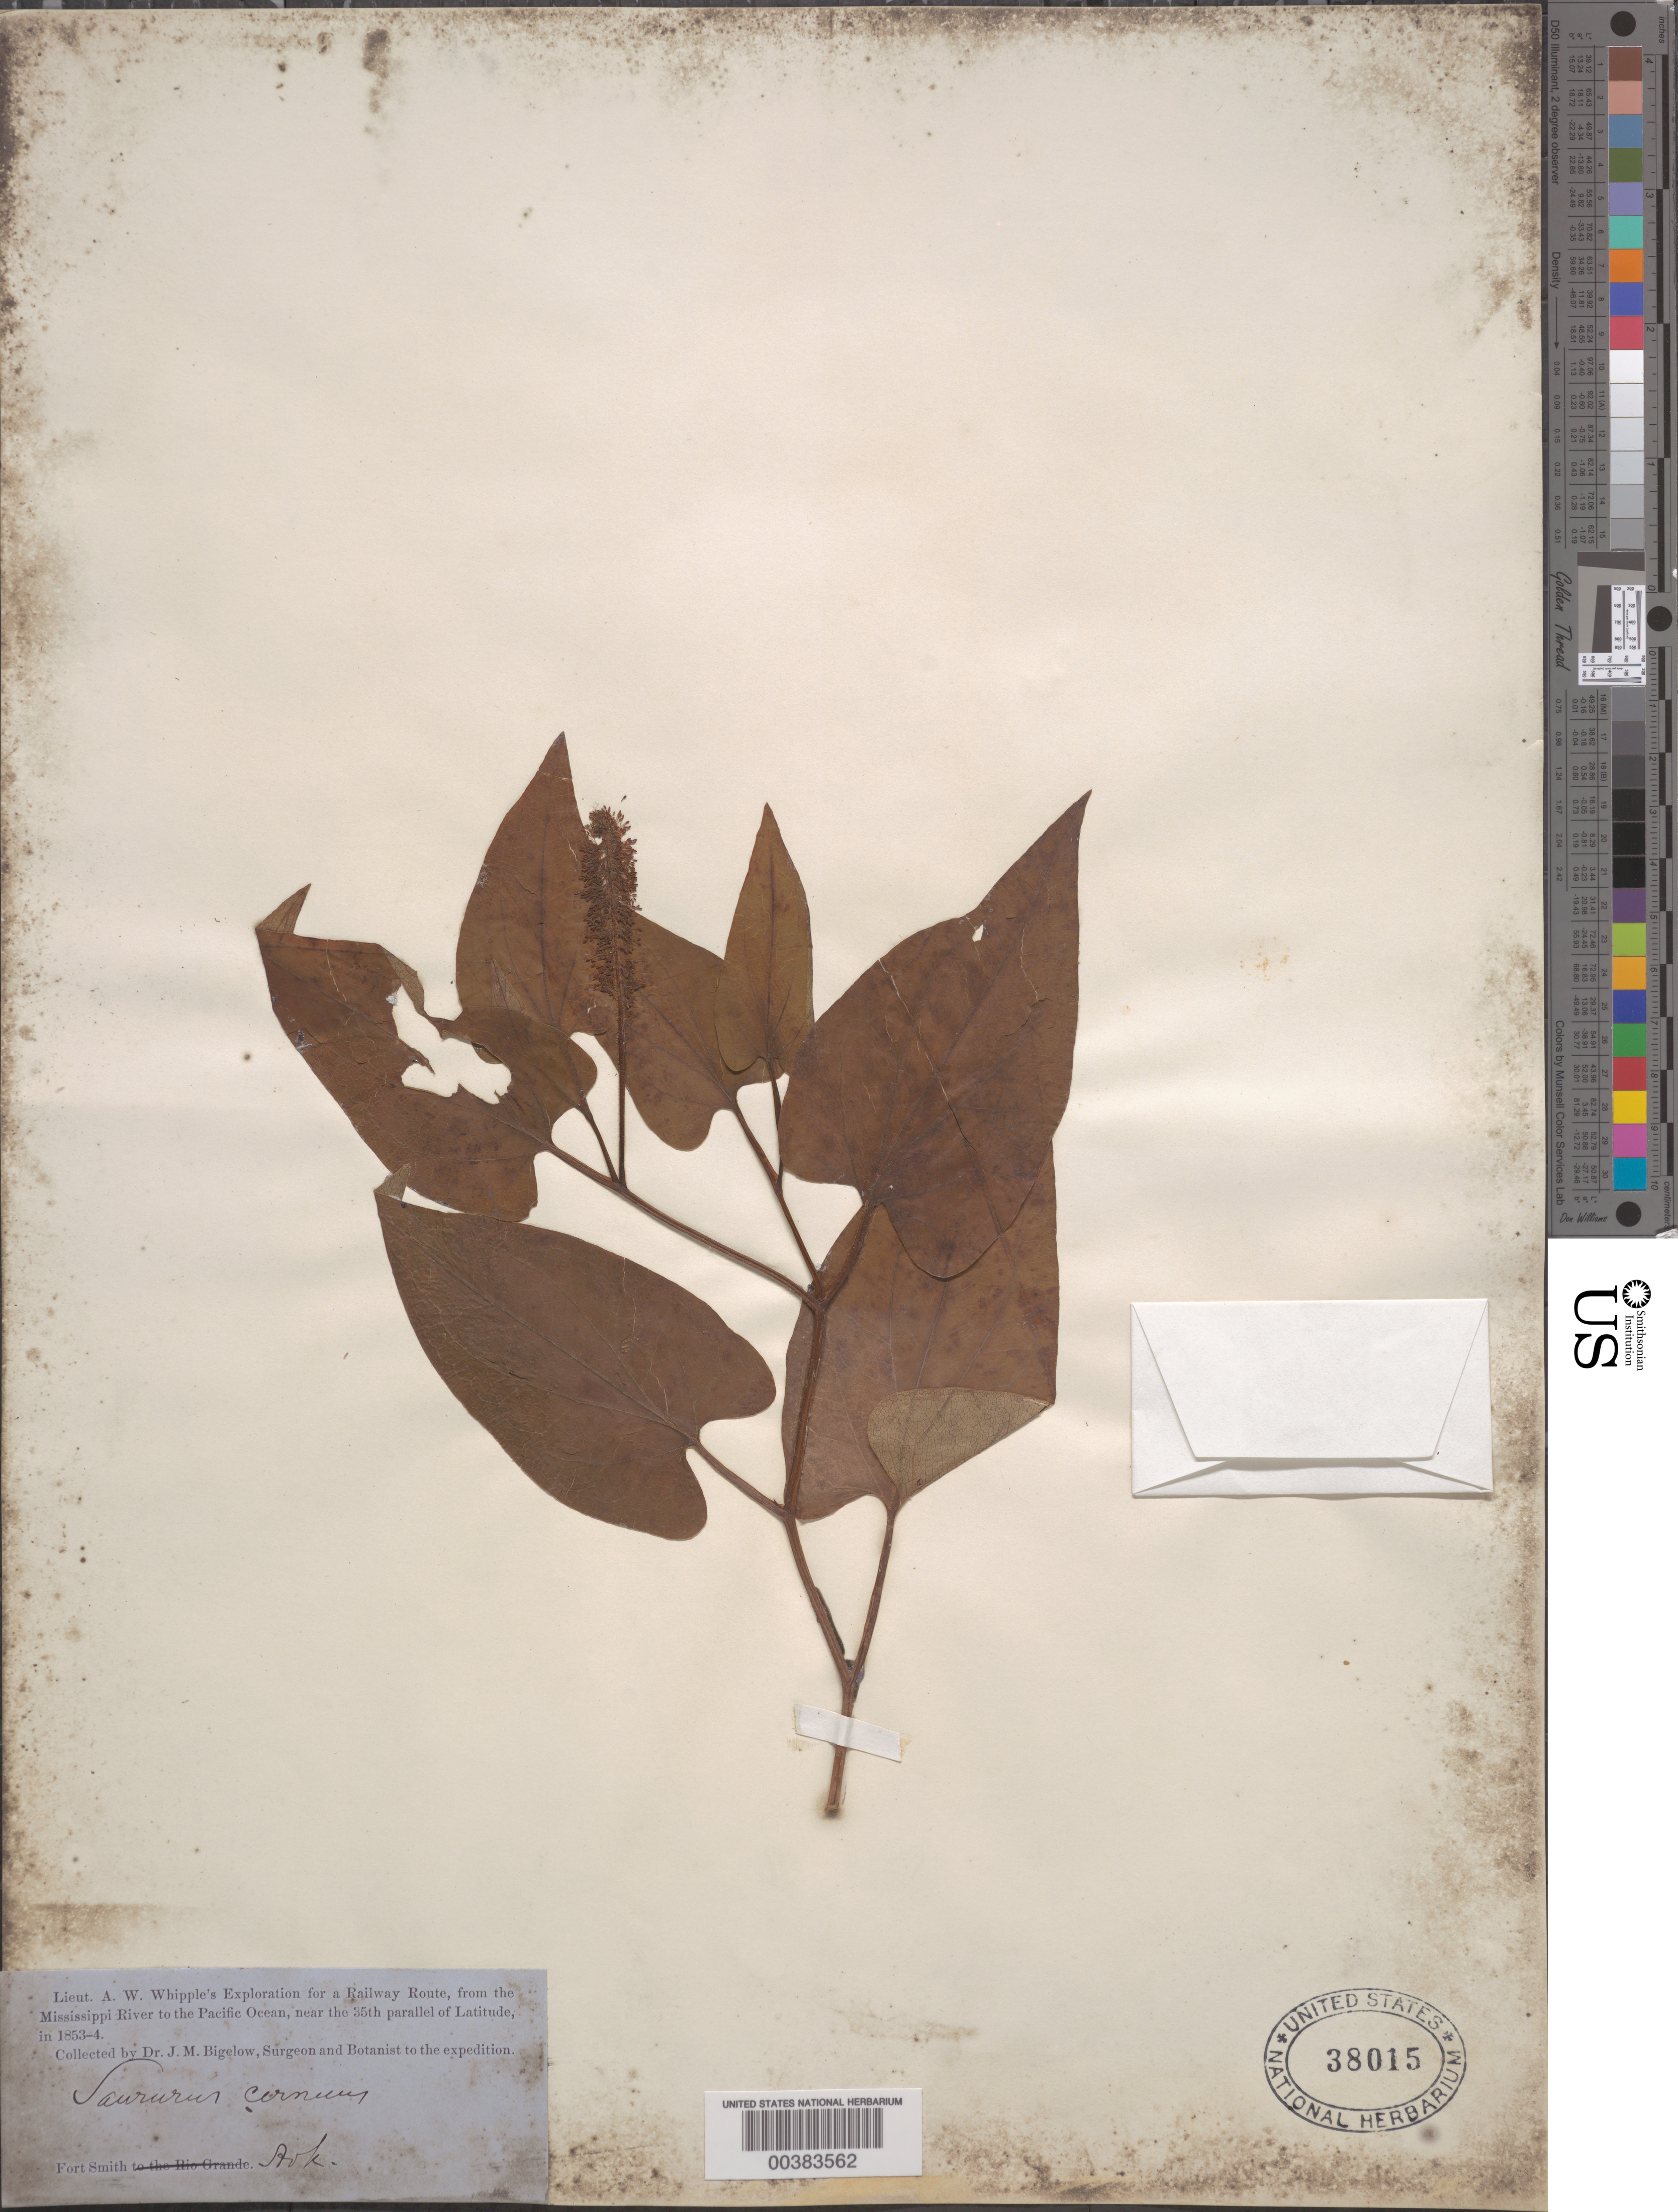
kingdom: Plantae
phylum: Tracheophyta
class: Magnoliopsida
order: Piperales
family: Saururaceae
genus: Saururus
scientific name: Saururus cernuus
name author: L.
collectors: J. M. Bigelow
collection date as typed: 1853 to -- -- 1854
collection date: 1853/1854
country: United States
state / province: Arkansas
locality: Fort smith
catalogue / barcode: US 38015